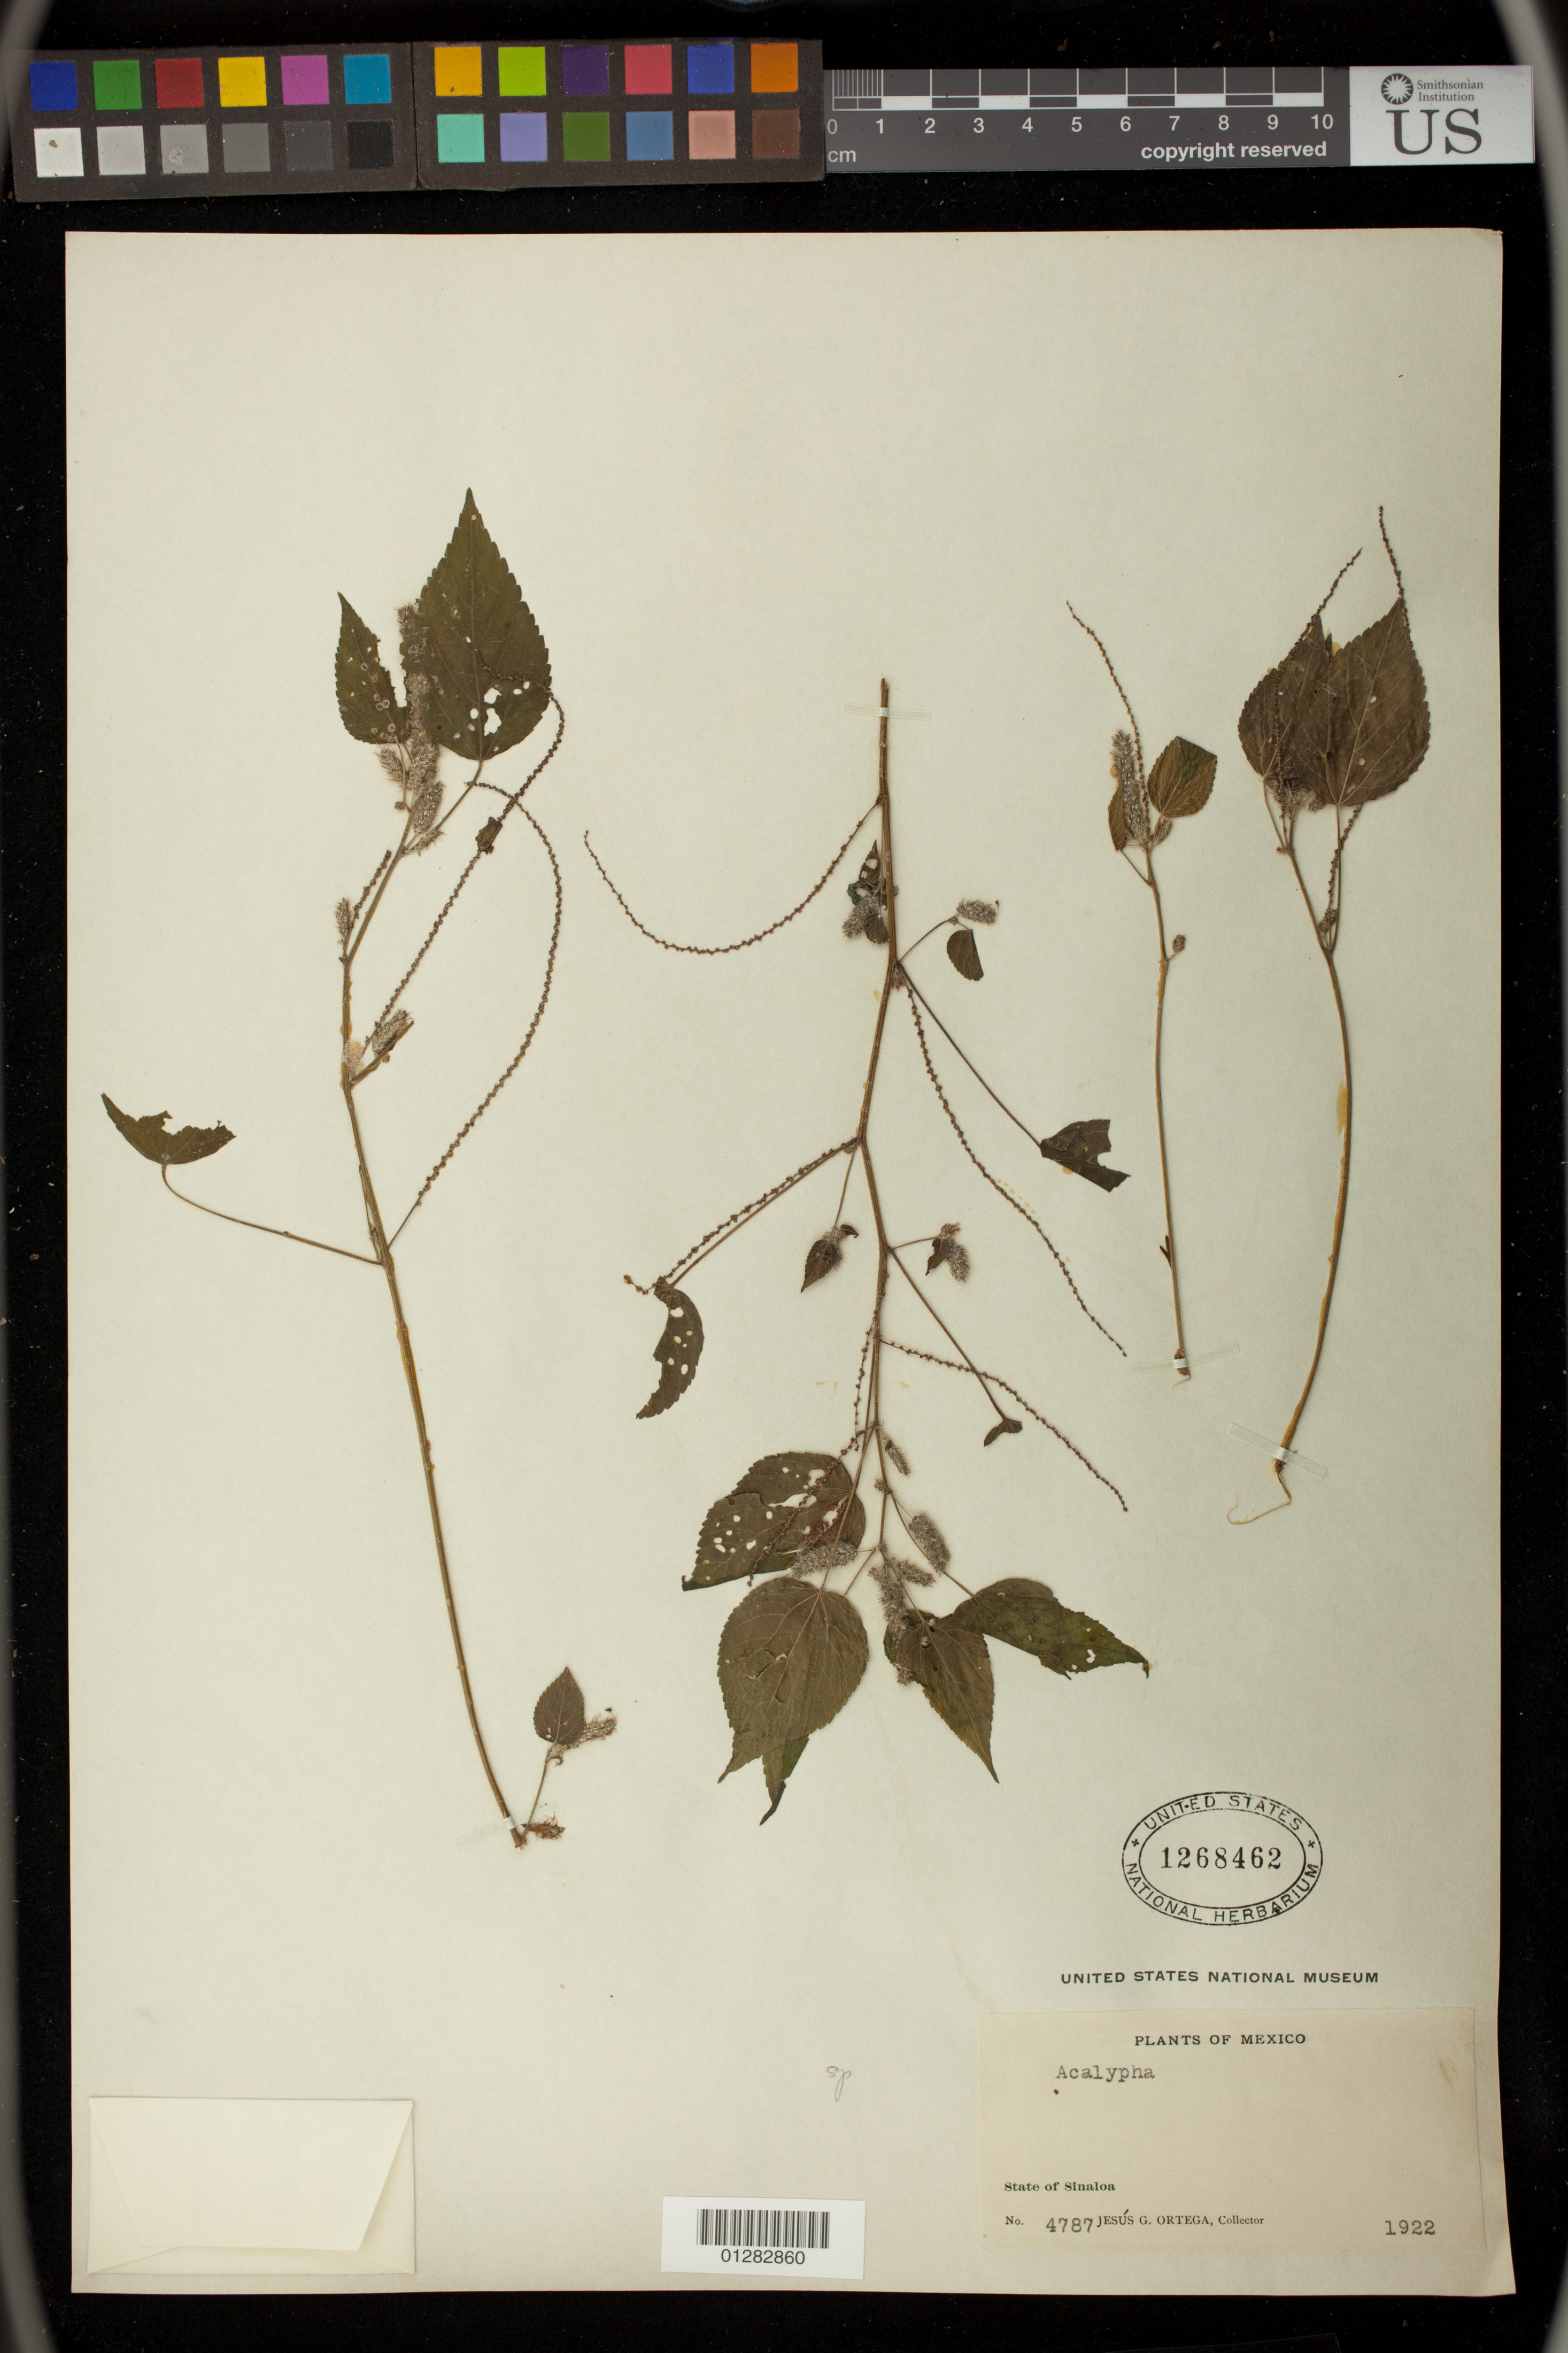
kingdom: Plantae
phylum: Tracheophyta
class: Magnoliopsida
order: Malpighiales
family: Euphorbiaceae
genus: Acalypha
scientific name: Acalypha sp.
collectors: J. Ortega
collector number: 4787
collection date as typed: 1922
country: Mexico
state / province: Sinaloa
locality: State of Sinaloa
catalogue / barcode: US 1268462